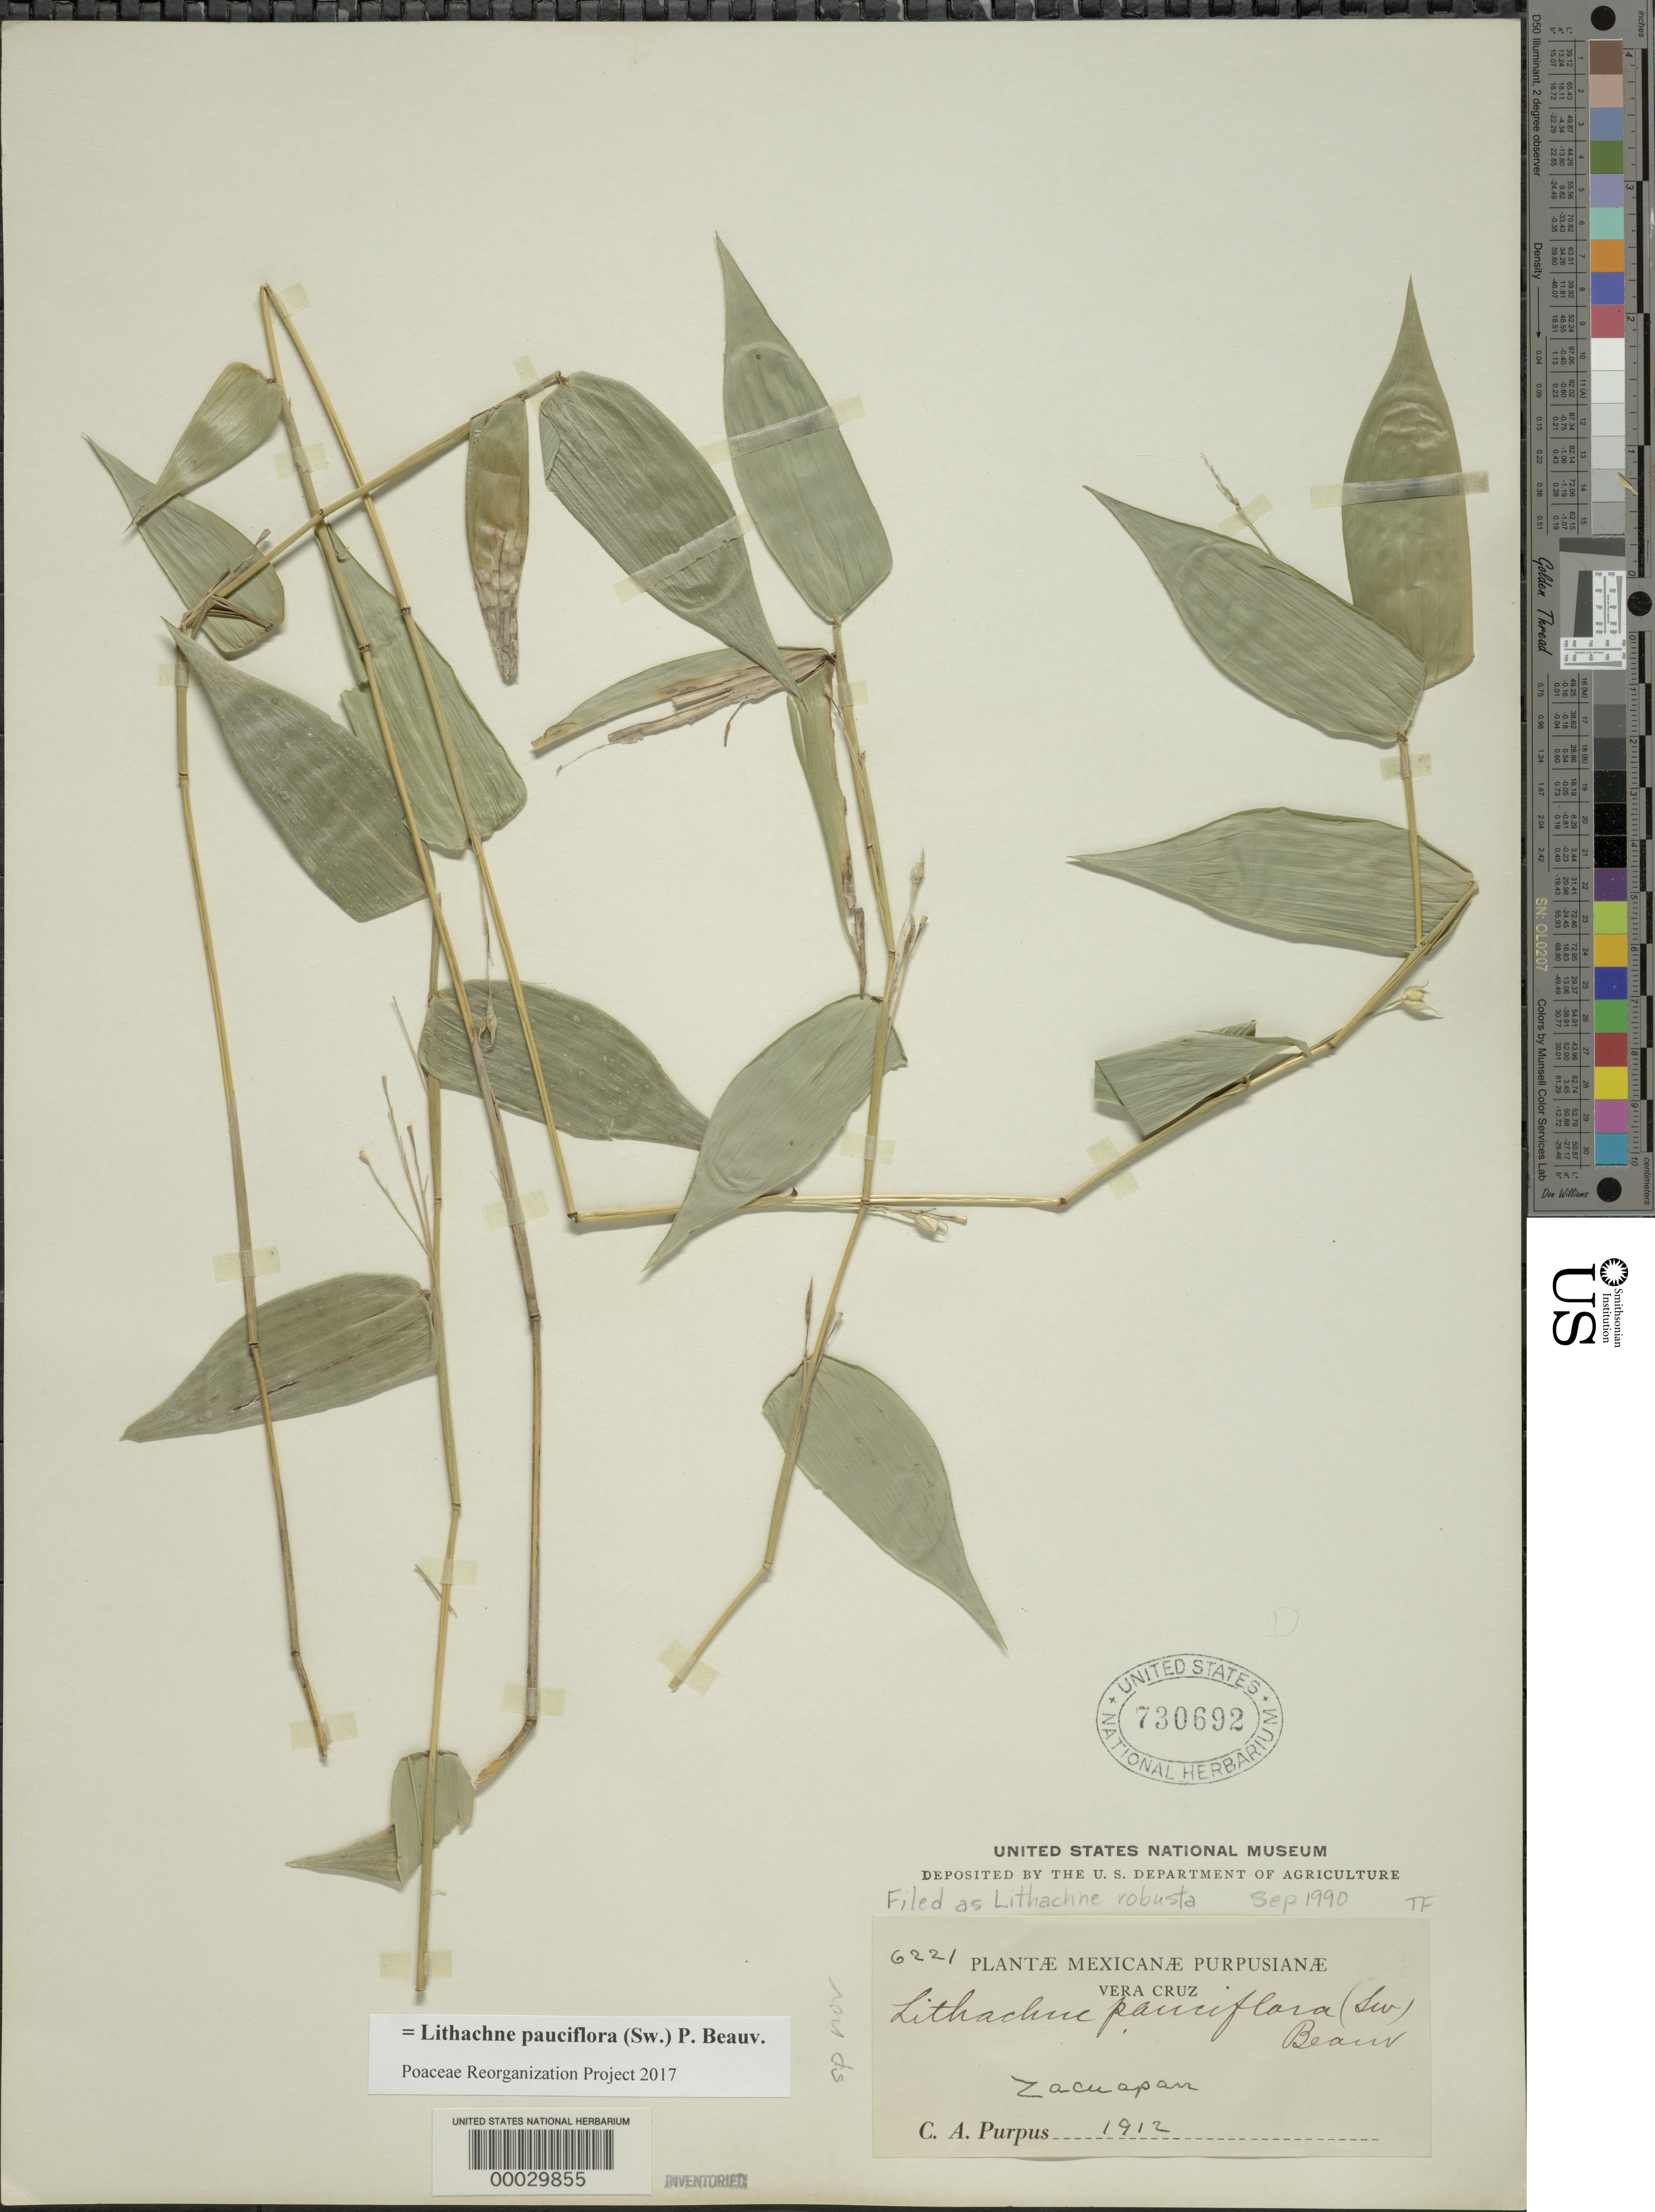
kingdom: Plantae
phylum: Tracheophyta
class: Liliopsida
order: Poales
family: Poaceae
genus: Lithachne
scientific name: Lithachne pauciflora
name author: (Sw.) P. Beauv.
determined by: Poaceae Reorganization Project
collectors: C. A. Purpus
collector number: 6221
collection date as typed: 1912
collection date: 1912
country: Mexico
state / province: Veracruz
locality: Zacuapan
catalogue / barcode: US 730692